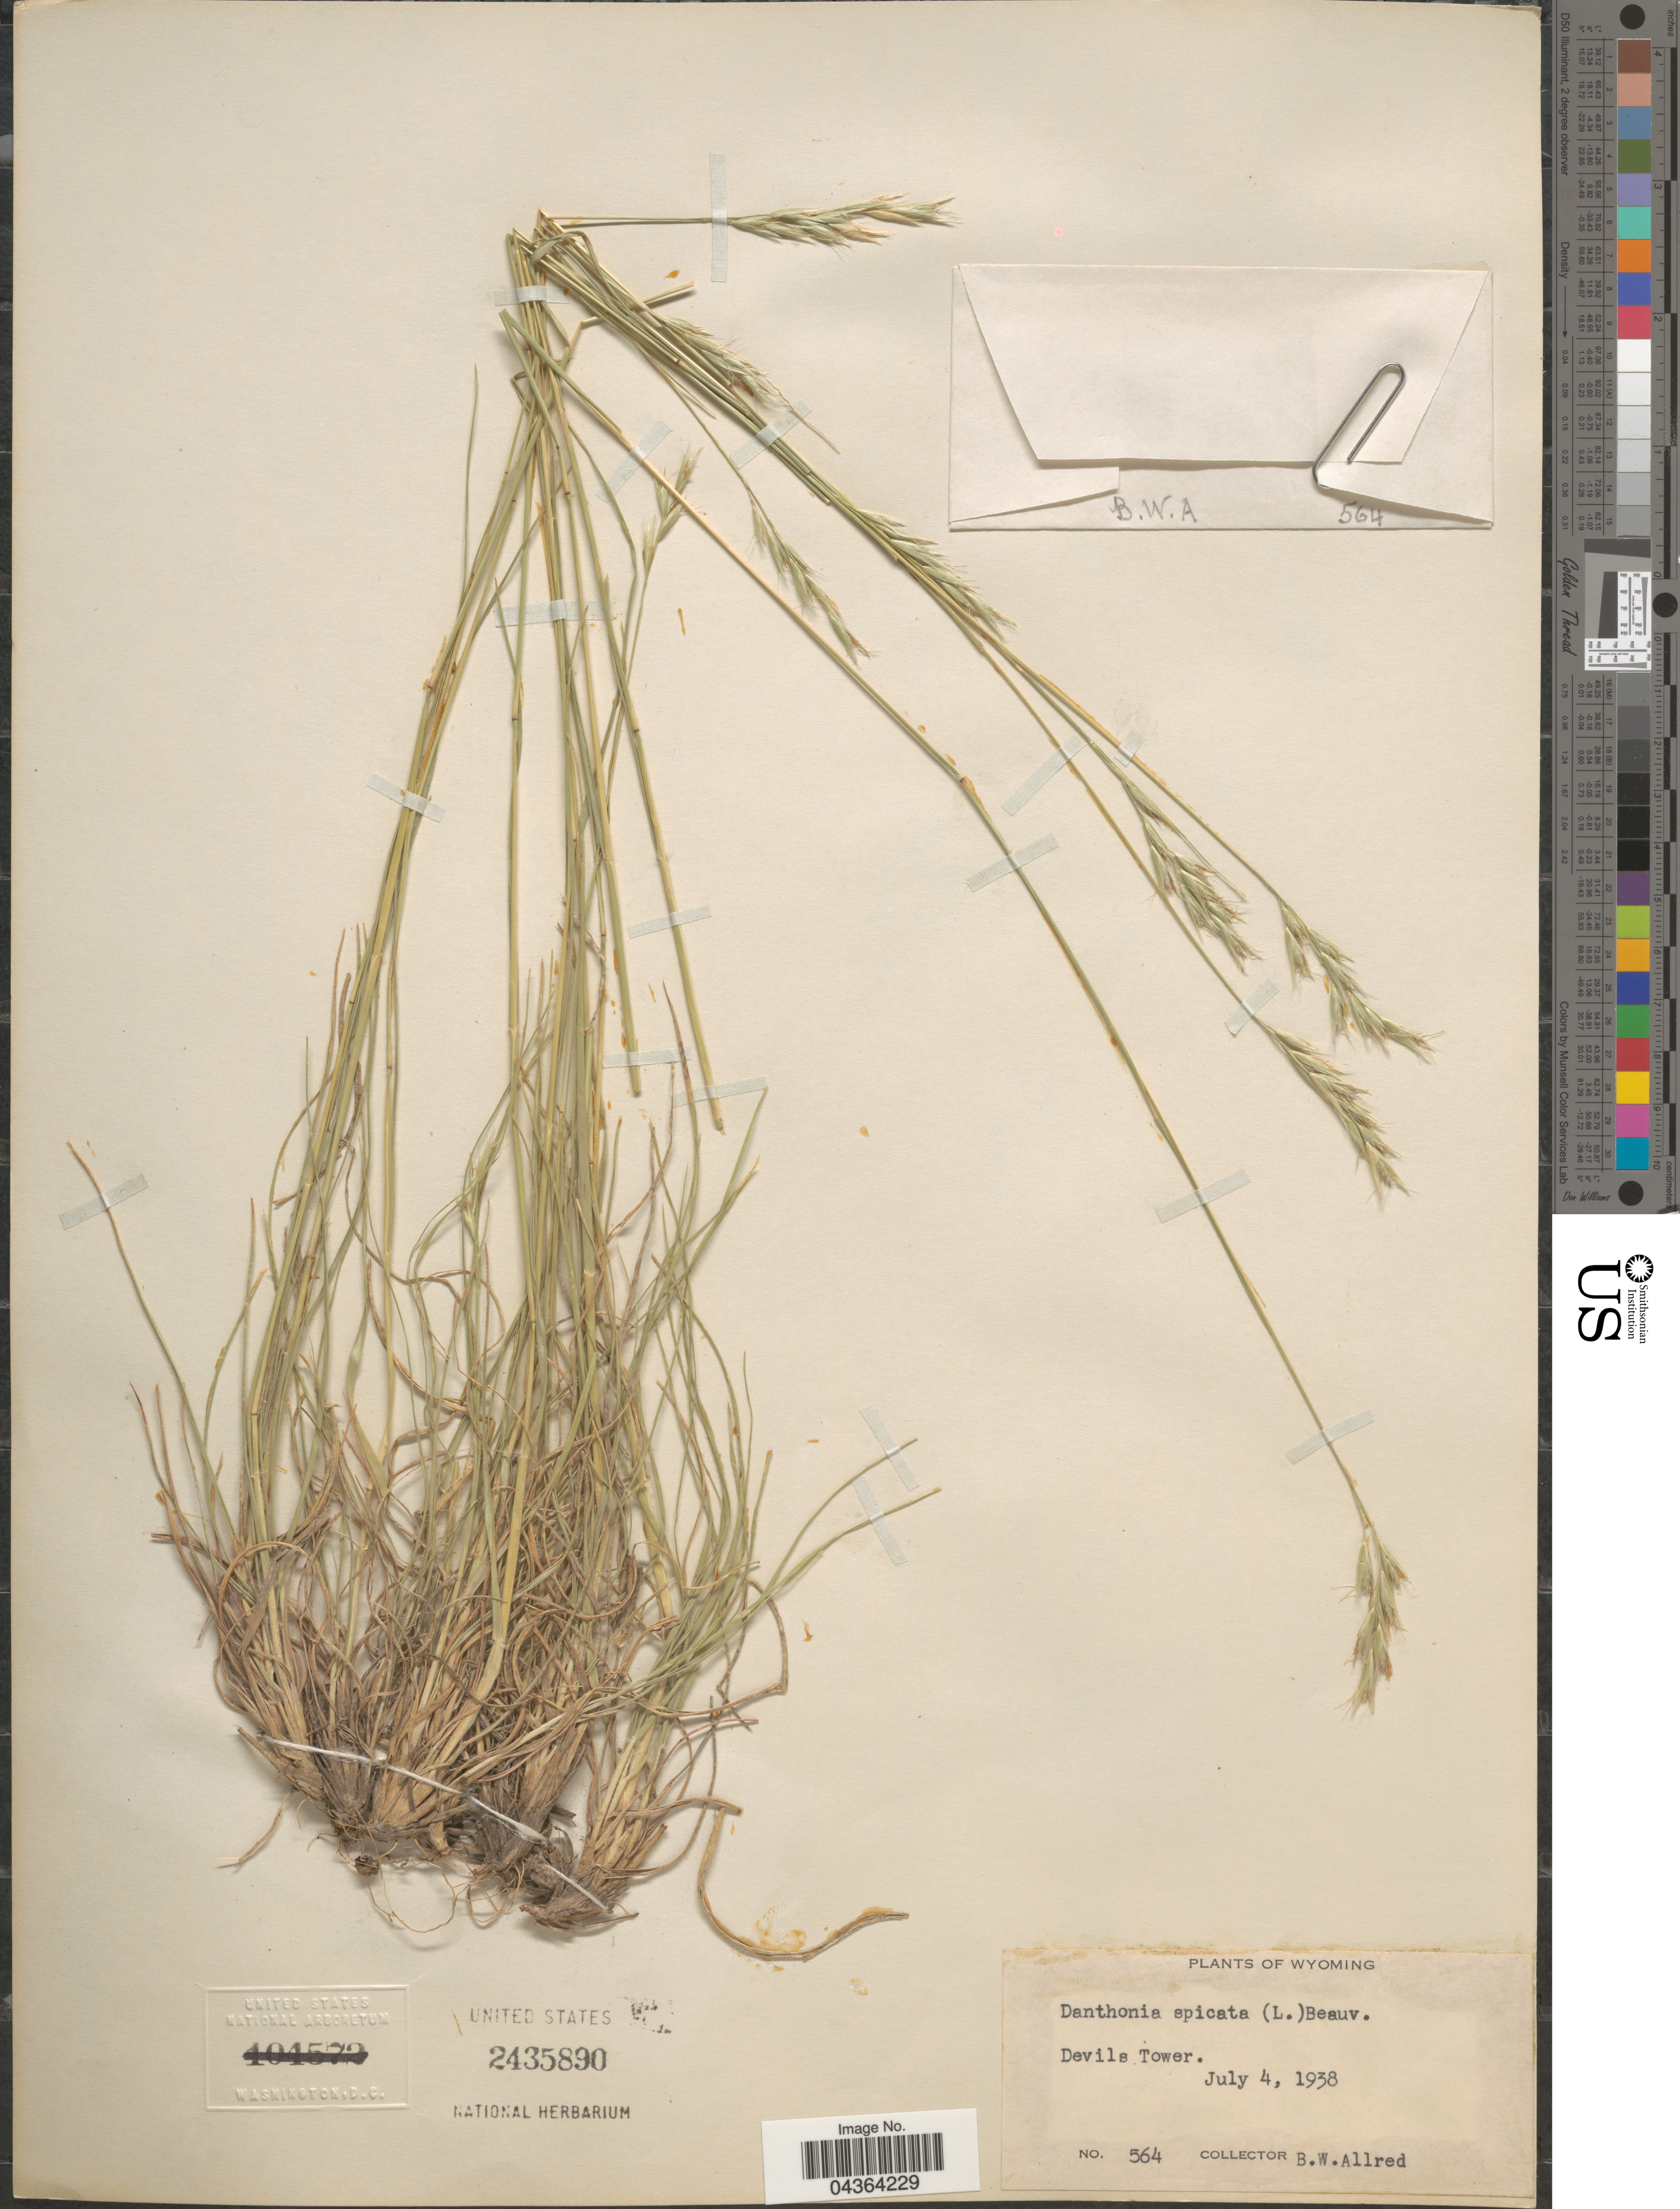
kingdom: Plantae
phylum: Tracheophyta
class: Liliopsida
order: Poales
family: Poaceae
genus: Danthonia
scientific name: Danthonia spicata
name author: (L.) P. Beauv. ex Roem. & Schult.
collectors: B. Allred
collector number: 564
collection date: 1938-07-04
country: United States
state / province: Wyoming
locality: Devils Tower.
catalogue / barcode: US 2435890